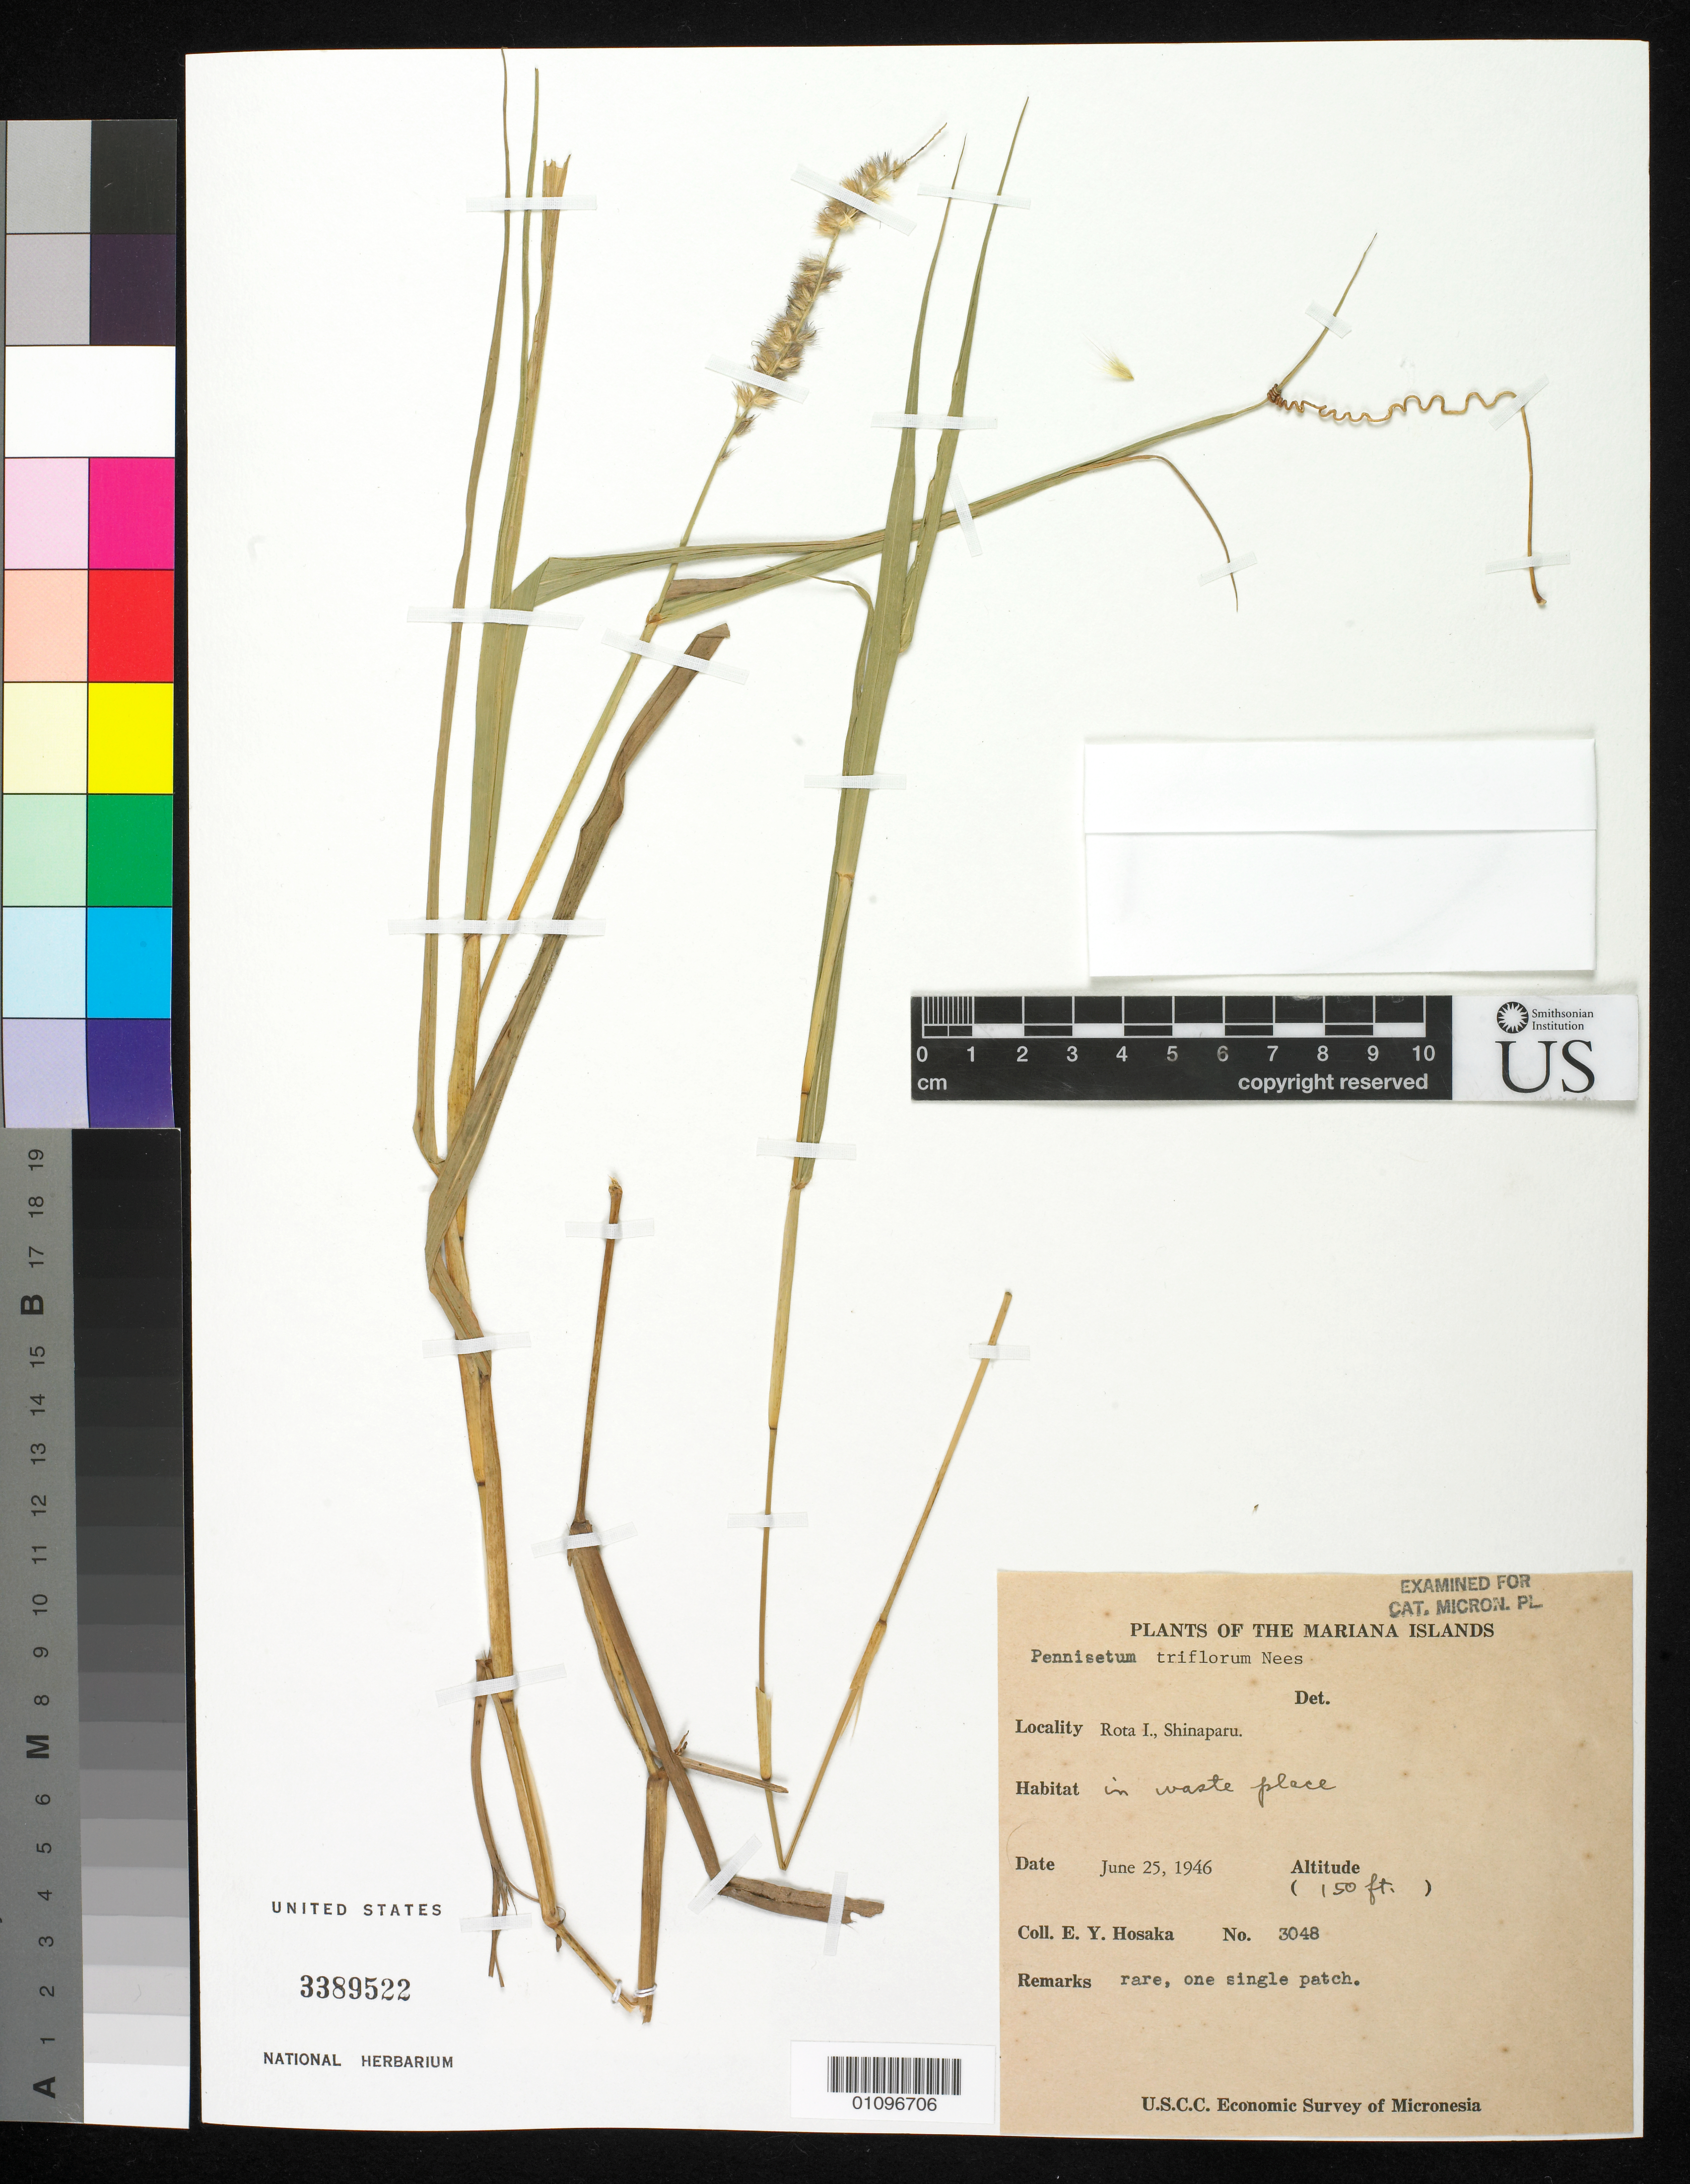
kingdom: Plantae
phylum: Tracheophyta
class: Liliopsida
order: Poales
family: Poaceae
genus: Cenchrus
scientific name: Cenchrus orientalis subsp. triflorus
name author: (Nees) Acev.-Rodr. & M.T. Strong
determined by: Poaceae Reorganization Project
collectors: E. Y. Hosaka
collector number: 3048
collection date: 1946-06-25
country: Northern Mariana Islands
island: Rota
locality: Shinaparu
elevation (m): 46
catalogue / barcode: US 3389522